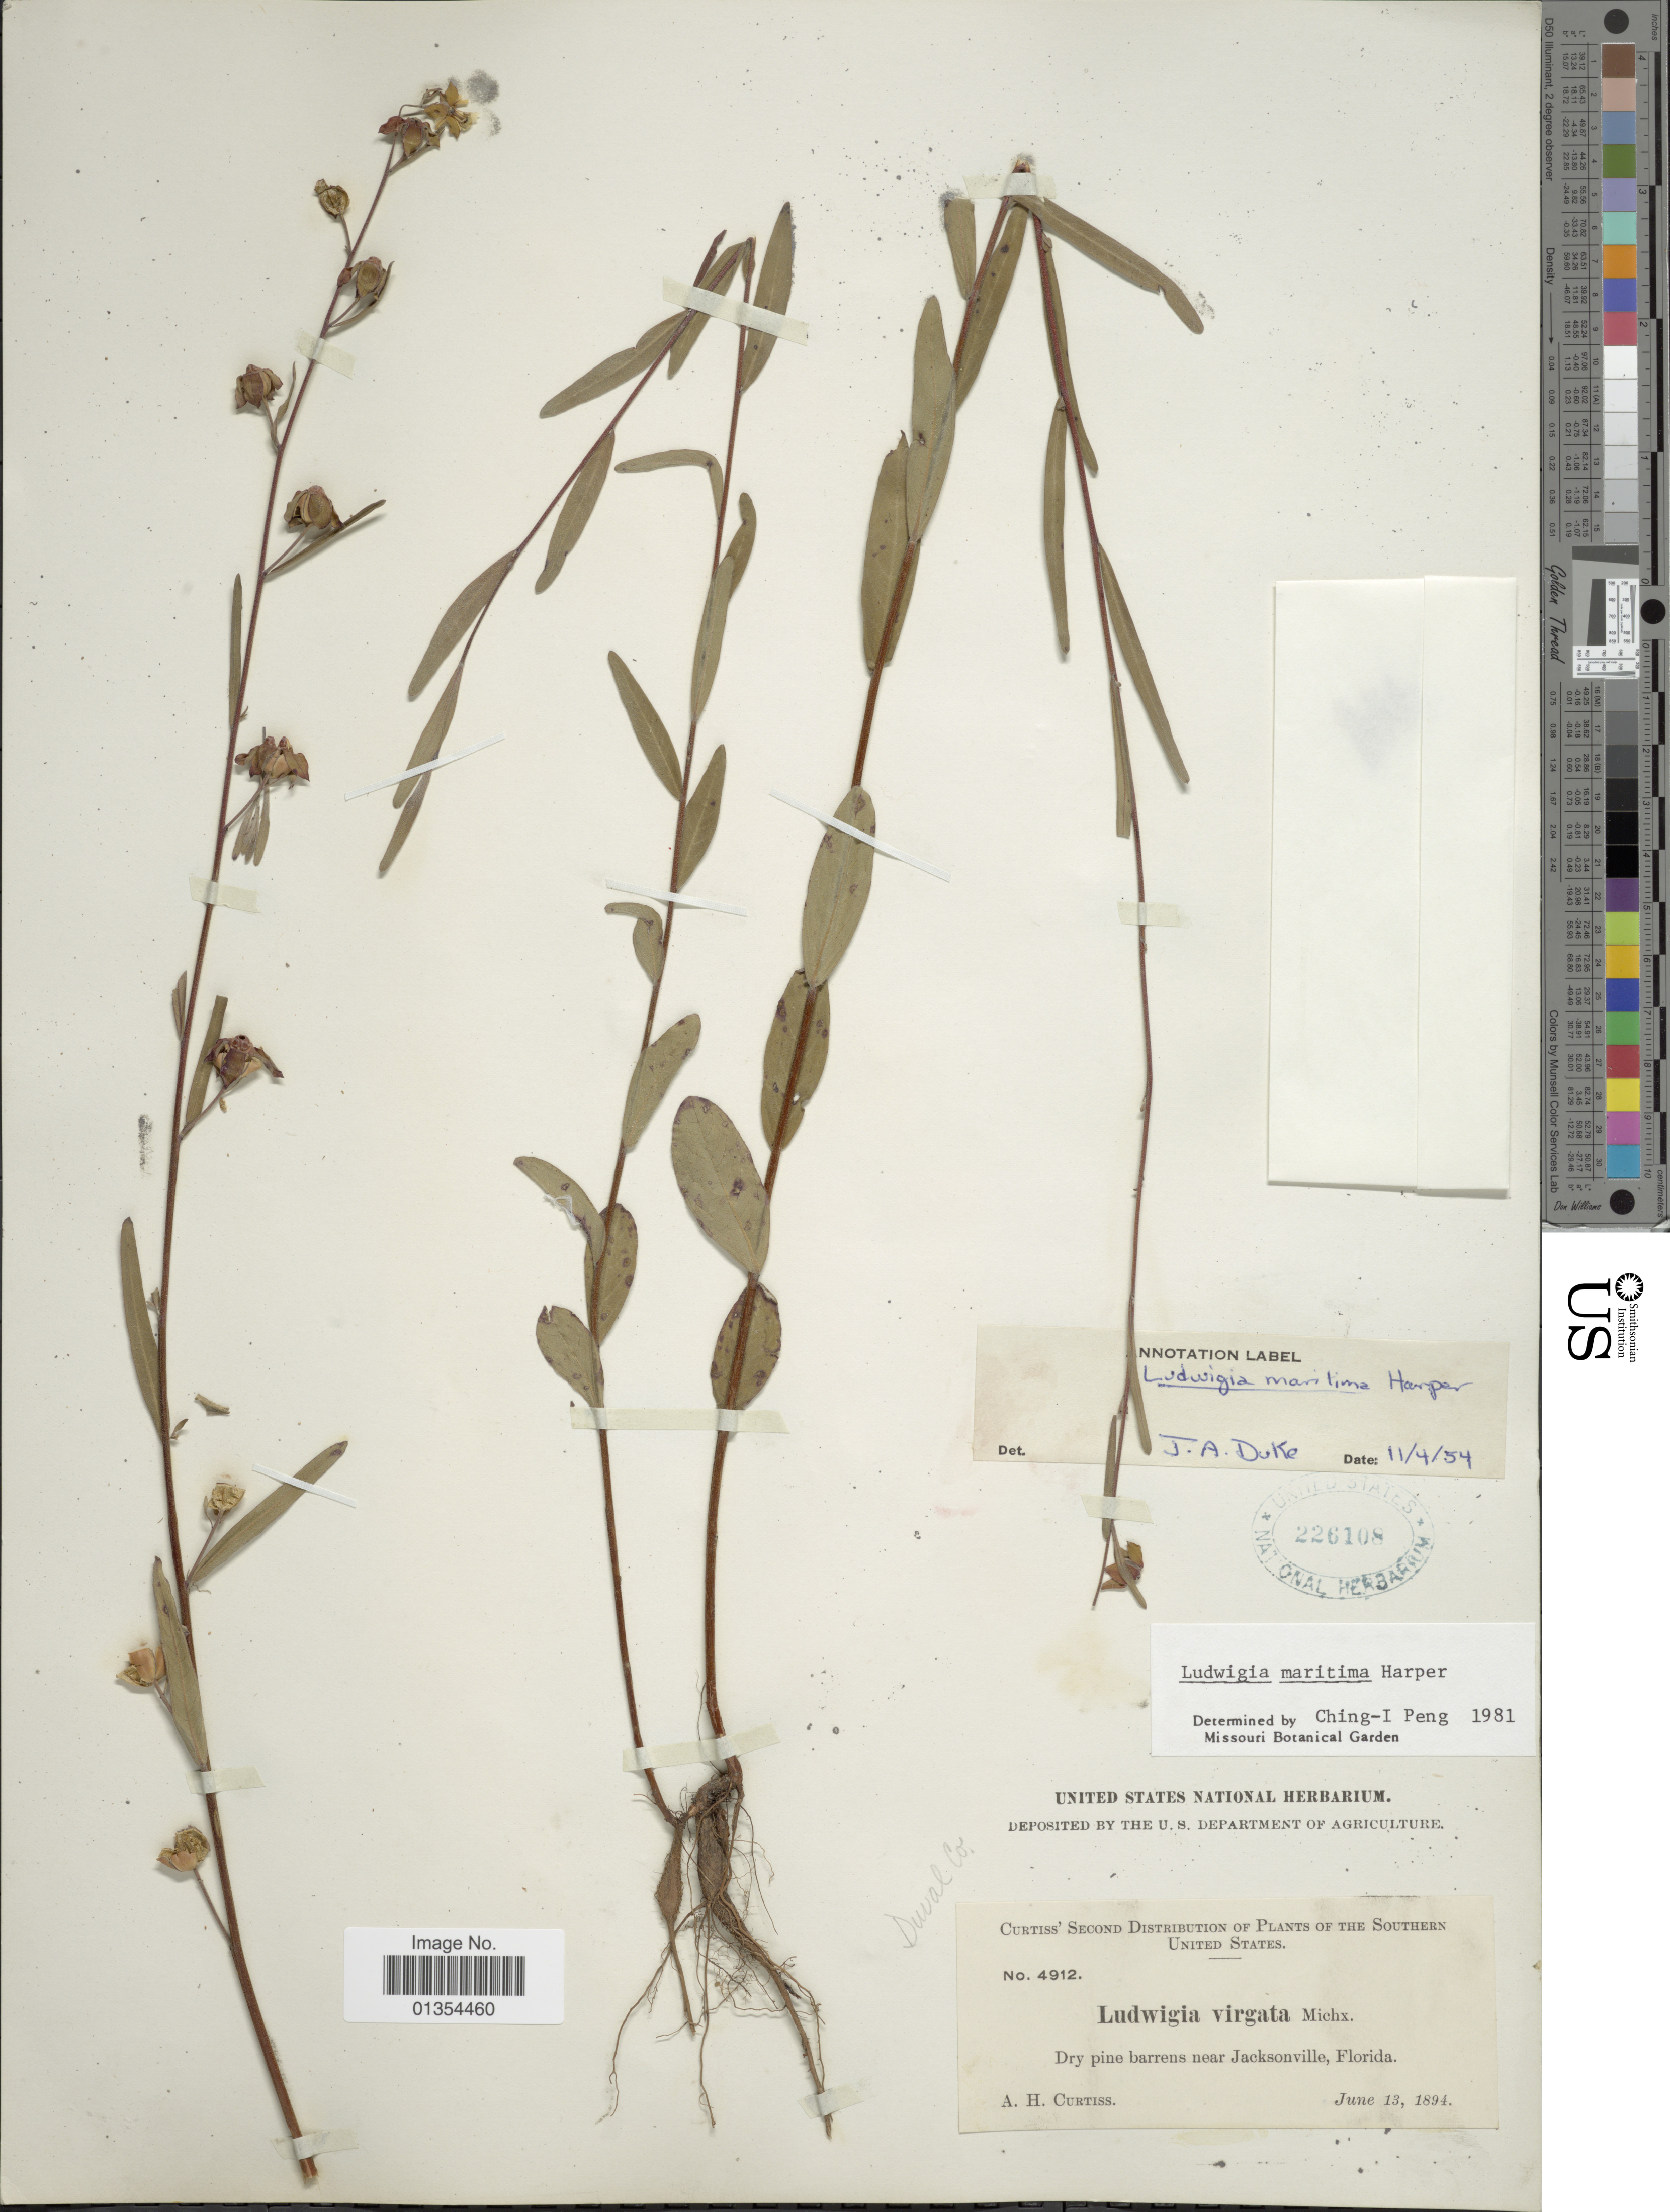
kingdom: Plantae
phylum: Tracheophyta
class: Magnoliopsida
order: Myrtales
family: Onagraceae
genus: Ludwigia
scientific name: Ludwigia maritima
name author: R.M. Harper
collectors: A. H. Curtiss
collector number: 4912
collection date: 1894-06-13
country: United States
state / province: Florida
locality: Near Jacksonville, Duval Co.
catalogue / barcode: US 226108